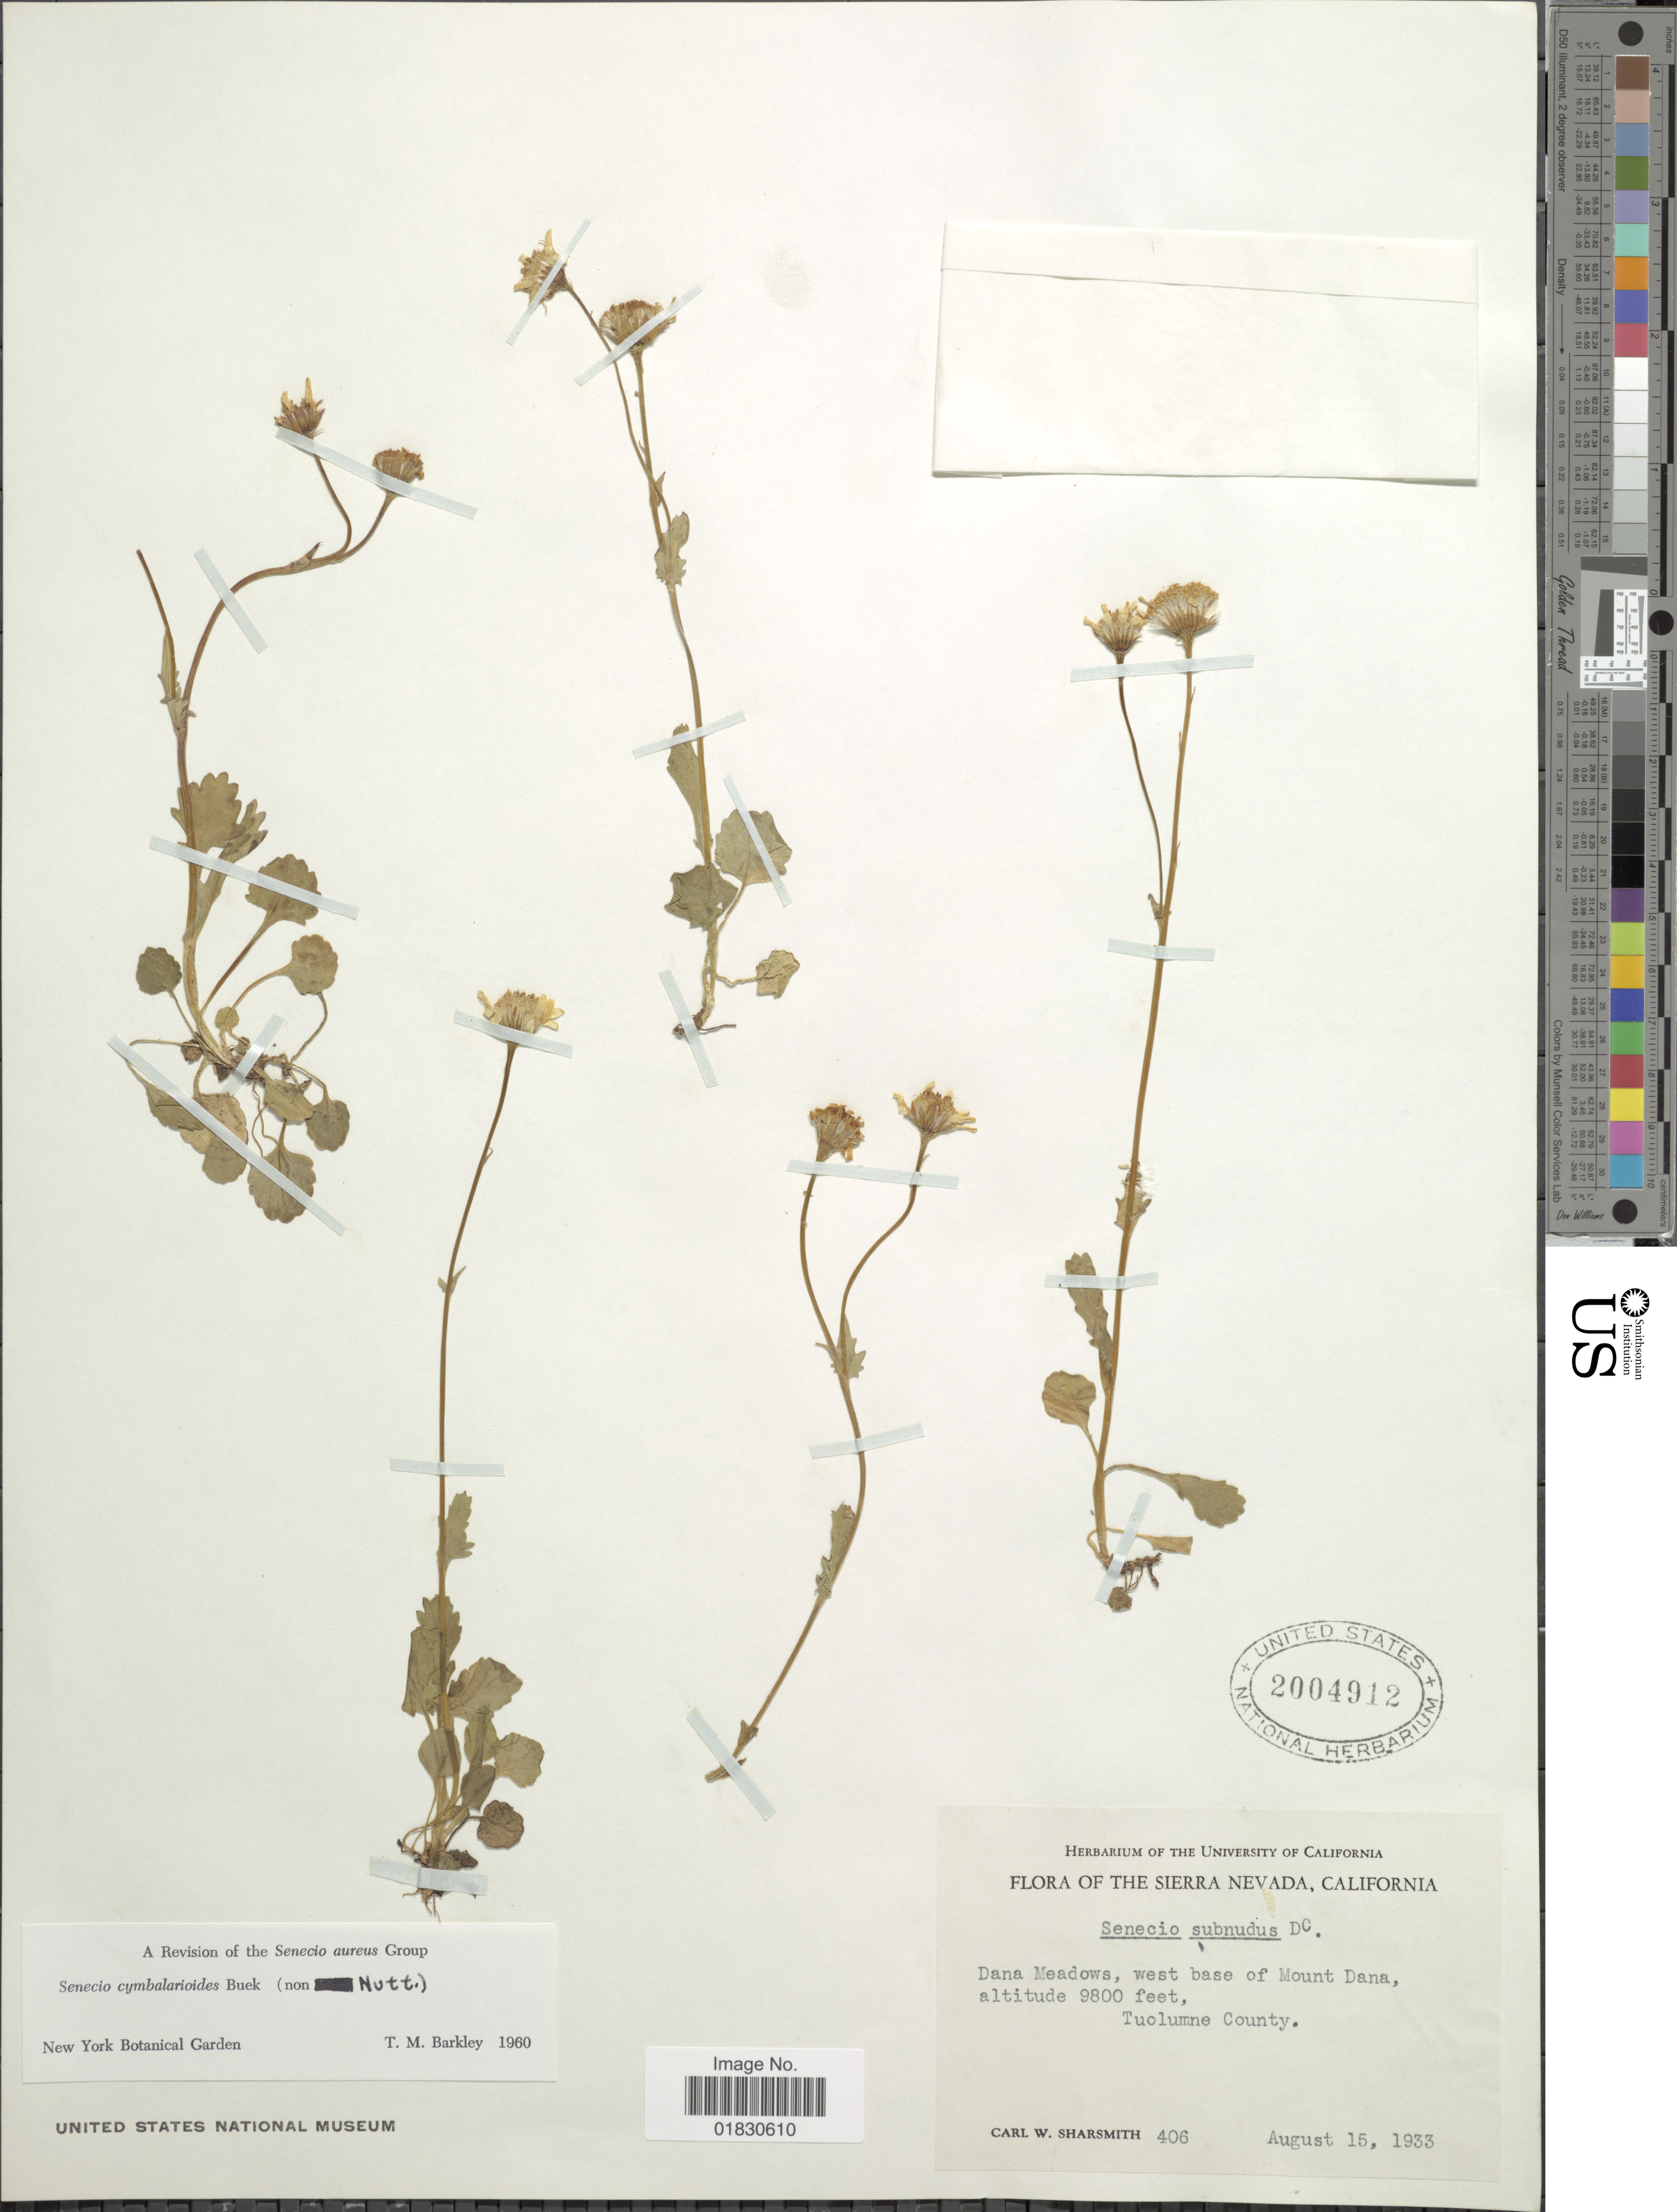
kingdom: Plantae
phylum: Tracheophyta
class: Magnoliopsida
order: Asterales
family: Asteraceae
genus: Packera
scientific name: Packera cymbalarioides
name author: (H. Buek) W.A. Weber & Á. Löve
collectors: C. Sharsmith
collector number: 406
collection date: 1933-08-15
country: United States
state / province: California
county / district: Tuolumne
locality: The Sierra Nevada, California, Dana Meadows, west base of Mount Dana, Tuolumne County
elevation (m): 2987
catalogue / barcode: US 2004912